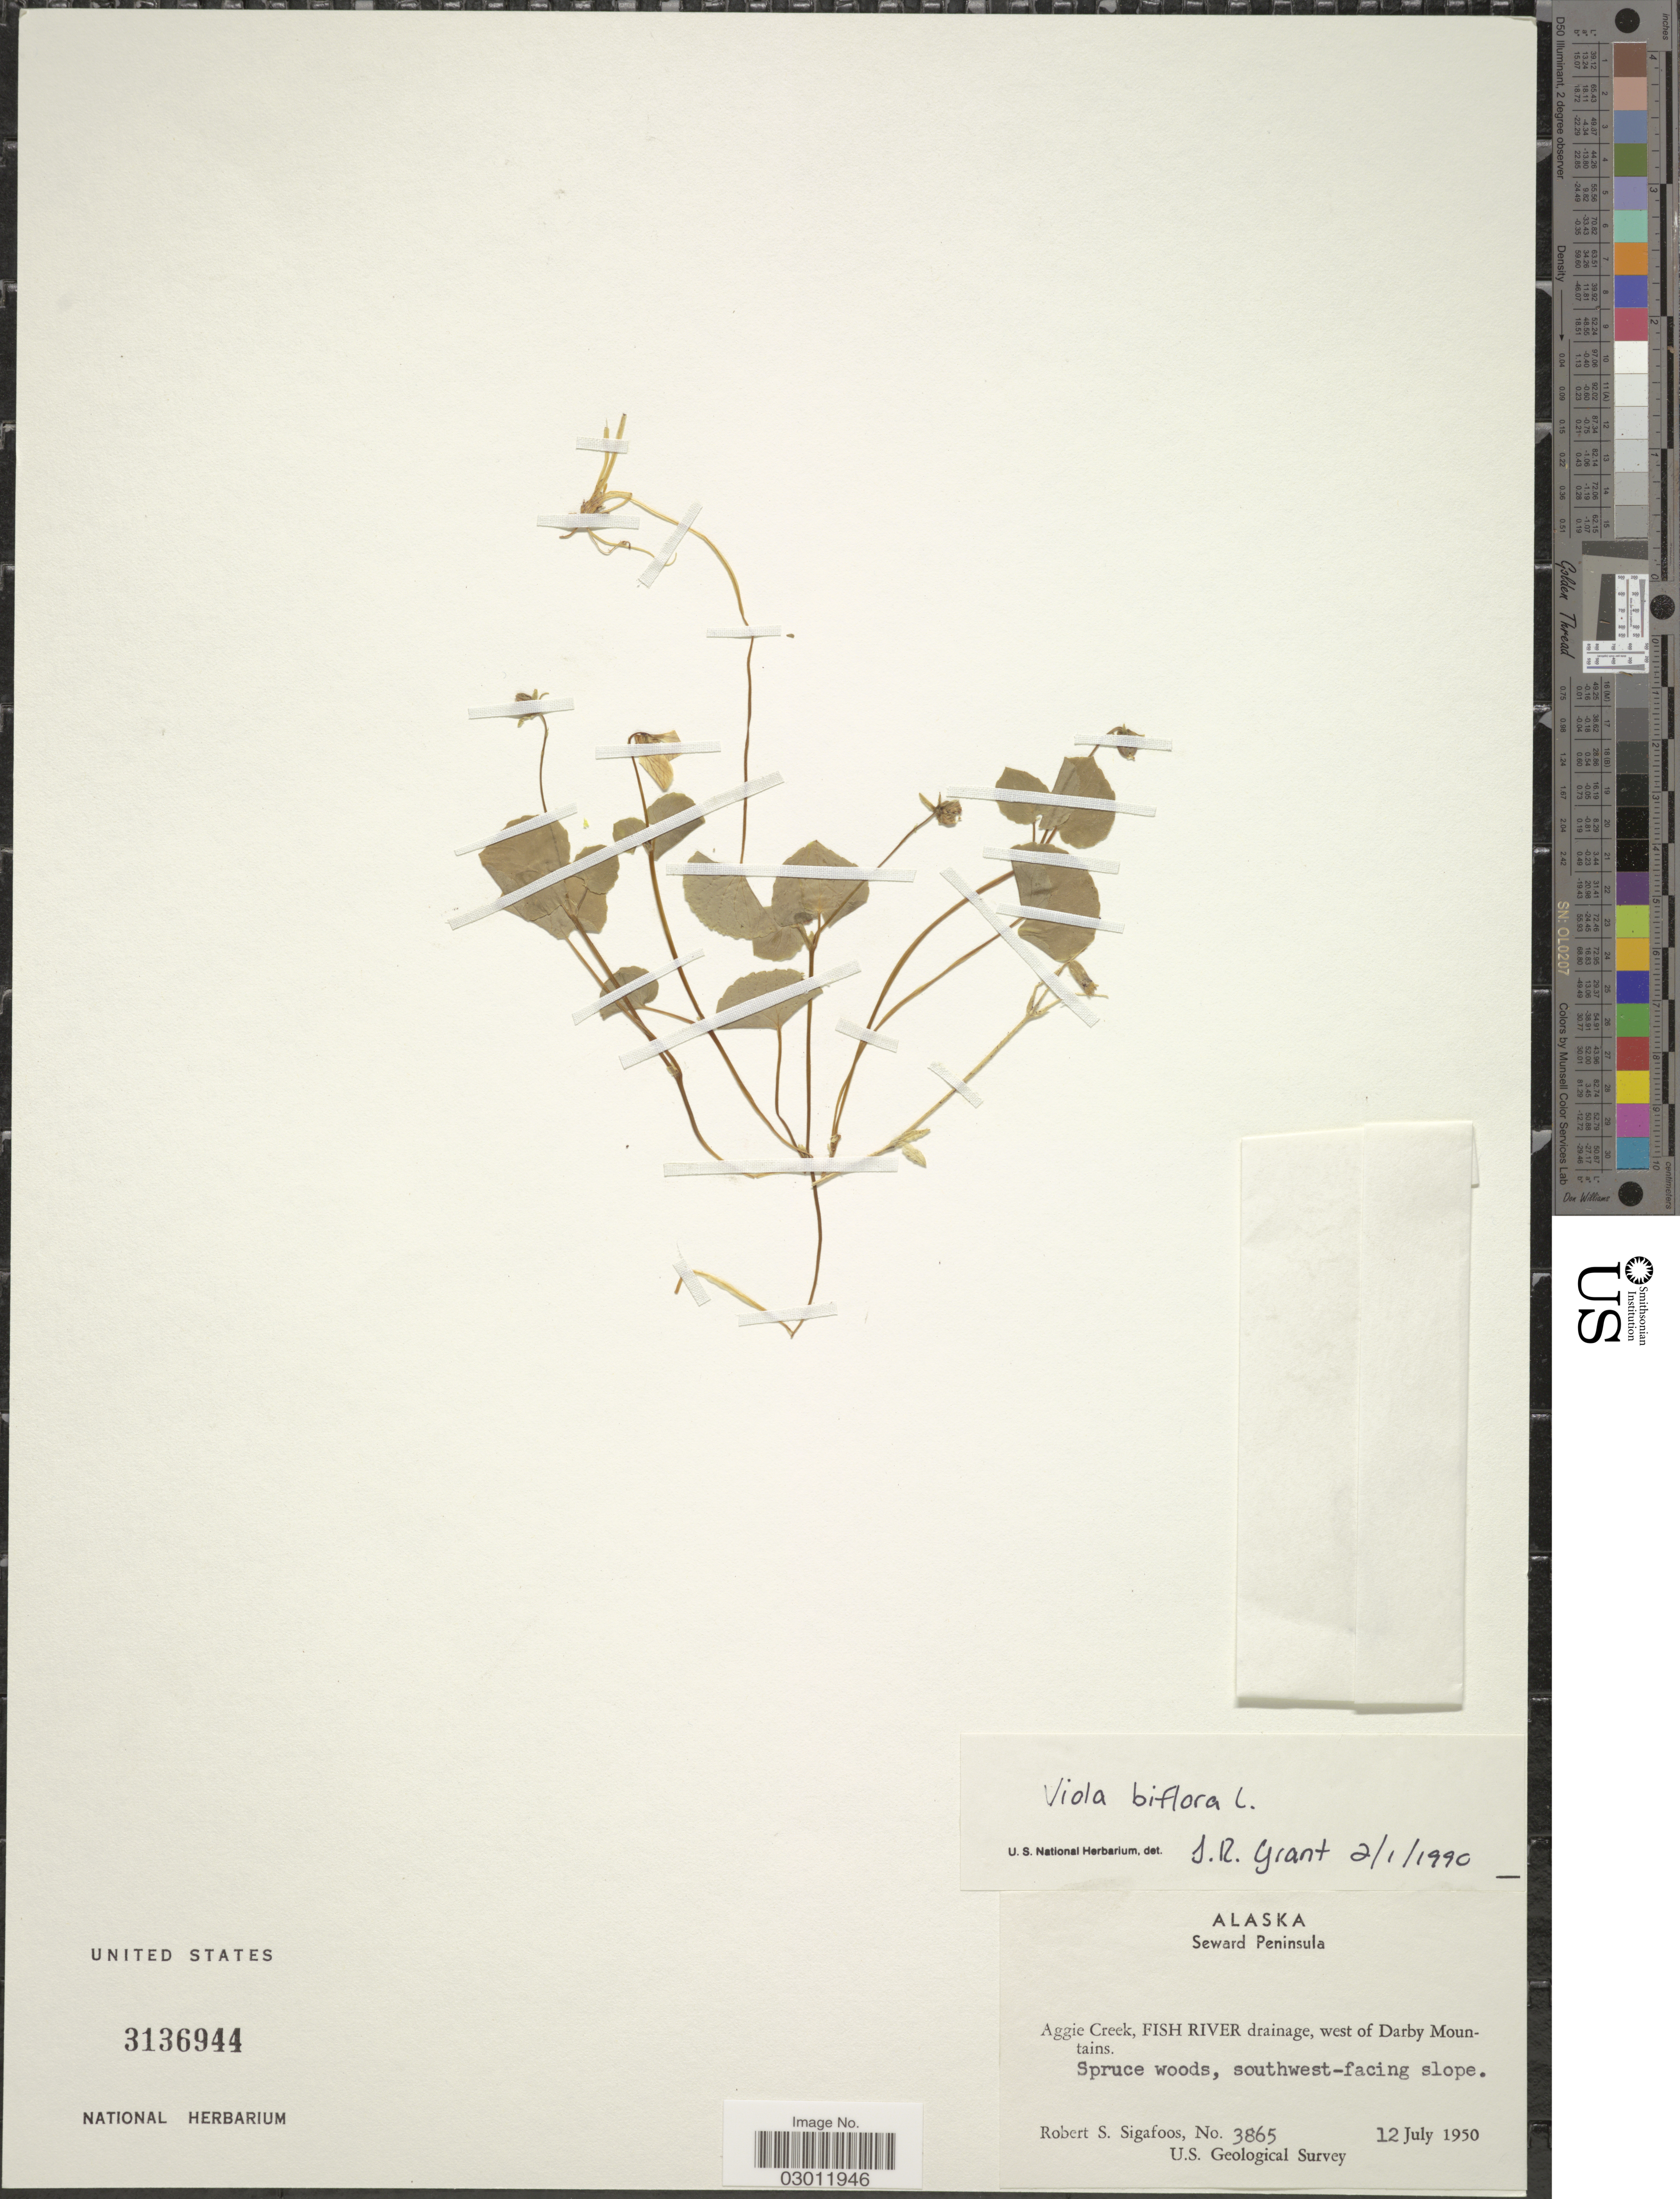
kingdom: Plantae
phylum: Tracheophyta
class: Magnoliopsida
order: Malpighiales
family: Violaceae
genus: Viola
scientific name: Viola biflora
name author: L.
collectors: R. Sigafoos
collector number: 3865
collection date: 1950-07-12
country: United States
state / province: Alaska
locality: Seward Peninsula. Aggie Creek, Fish River drainage, west of Darby Mountains.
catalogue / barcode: US 3136944